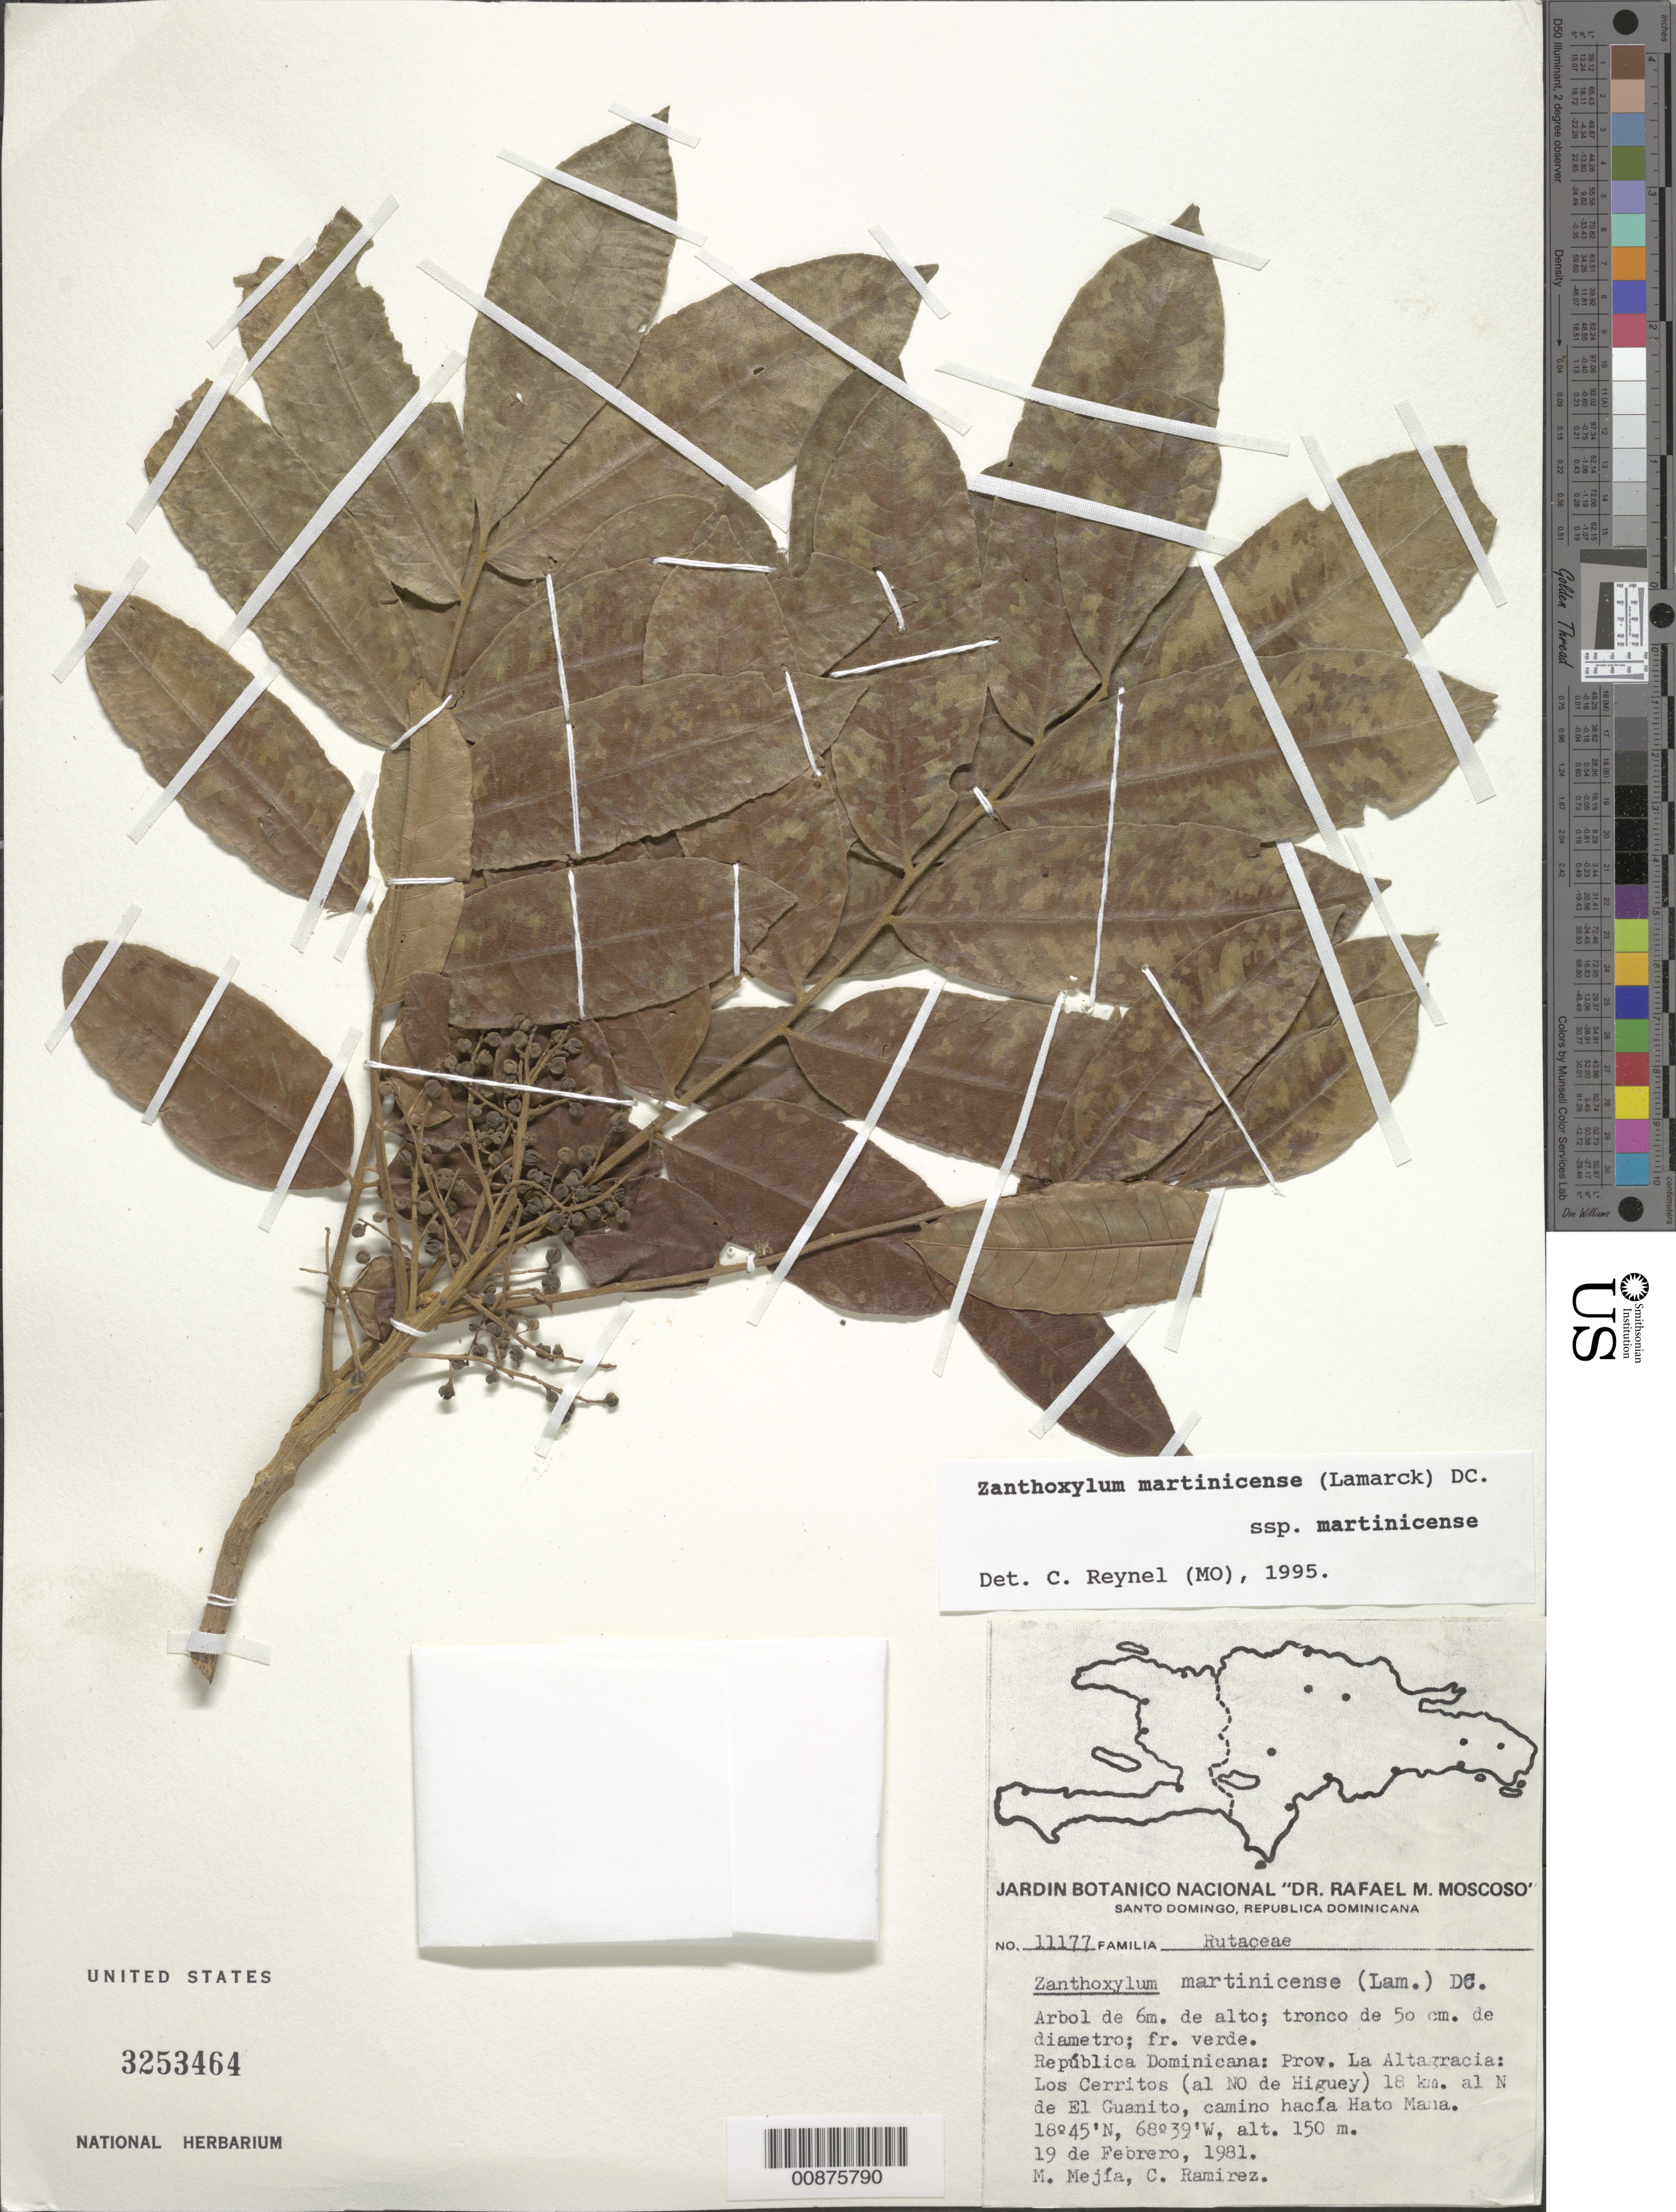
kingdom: Plantae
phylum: Tracheophyta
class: Magnoliopsida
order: Sapindales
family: Rutaceae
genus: Zanthoxylum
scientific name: Zanthoxylum martinicense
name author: (Lam.) DC.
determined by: Reynel, Carlos A., (MO), Missouri Botanical Garden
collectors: M. Mejia & C. Ramirez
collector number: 11177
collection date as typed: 19 Feb 1981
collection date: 1981-02-19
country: Dominican Republic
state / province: La Altagracia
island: Hispaniola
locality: Los Cerritos (al NO de Higüey) 18 km. al N de El Guanito, camino hacía Hato Mana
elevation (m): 150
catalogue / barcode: US 3253464